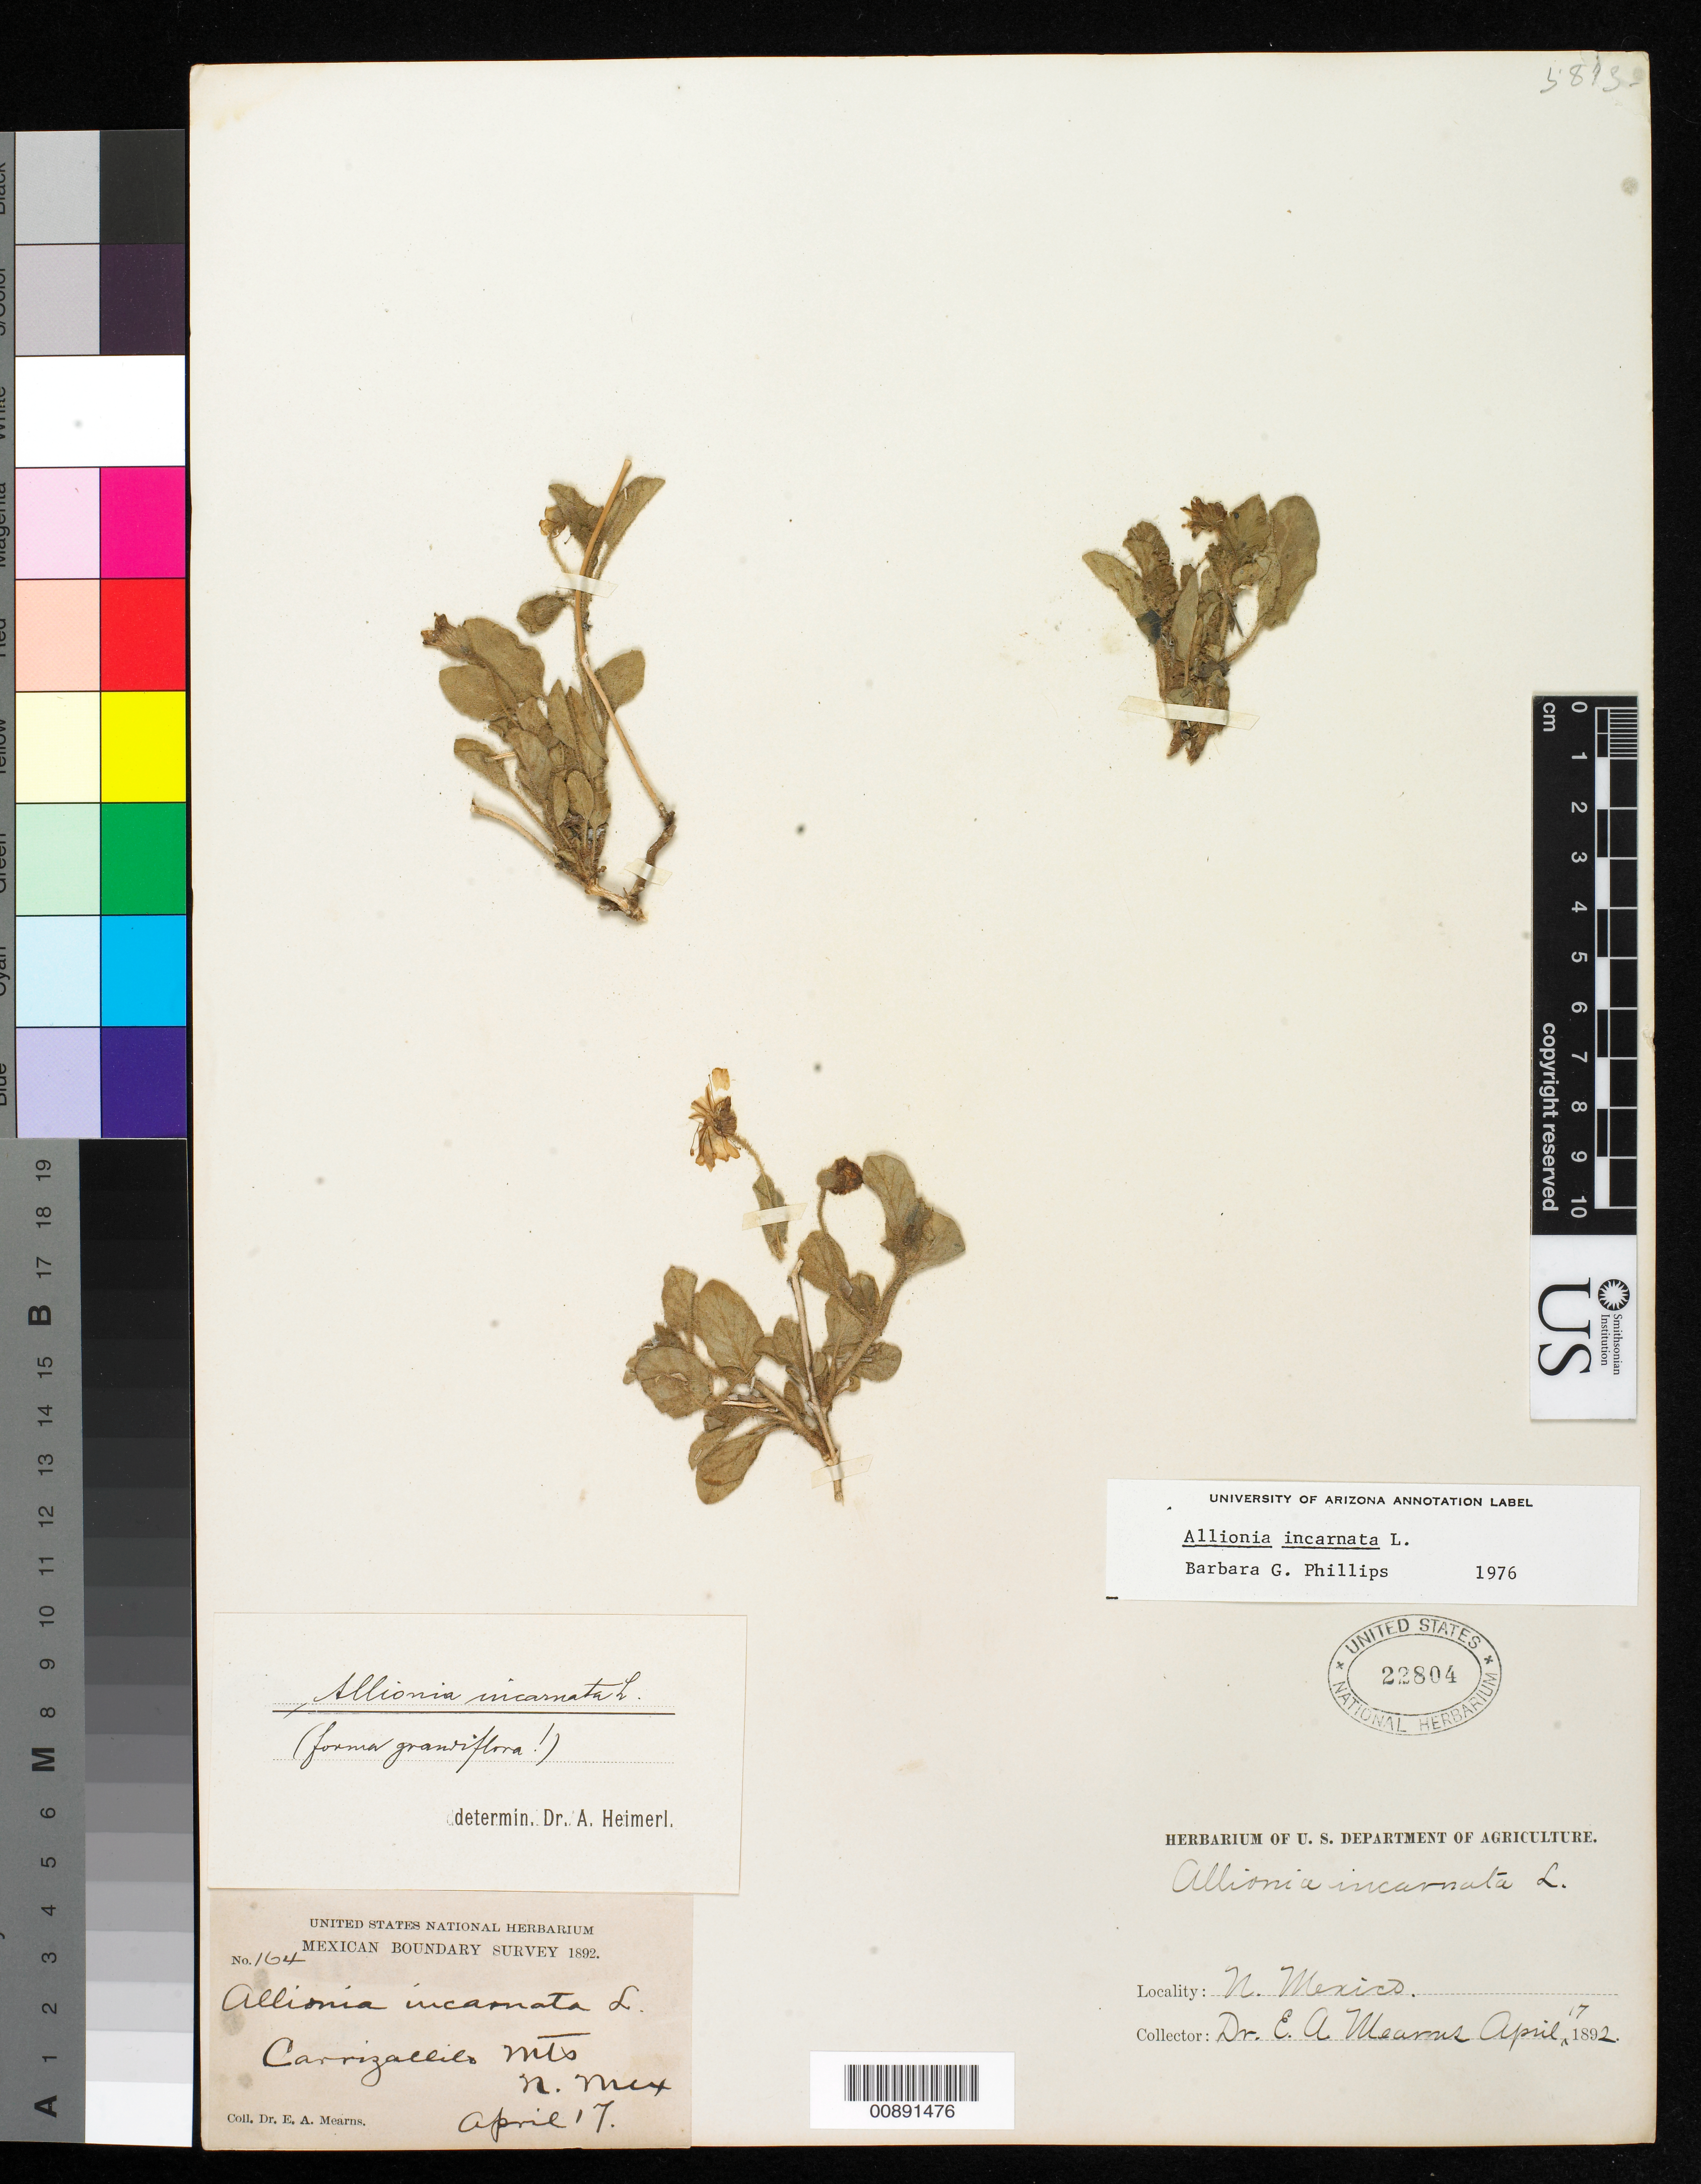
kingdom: Plantae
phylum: Tracheophyta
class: Magnoliopsida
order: Caryophyllales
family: Nyctaginaceae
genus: Allionia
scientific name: Allionia incarnata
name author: L.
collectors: E. A. Mearns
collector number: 164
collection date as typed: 17 Apr 1892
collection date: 1892-04-17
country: United States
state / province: New Mexico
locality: Carrizalillo Mts., New Mexico.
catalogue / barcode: US 22804